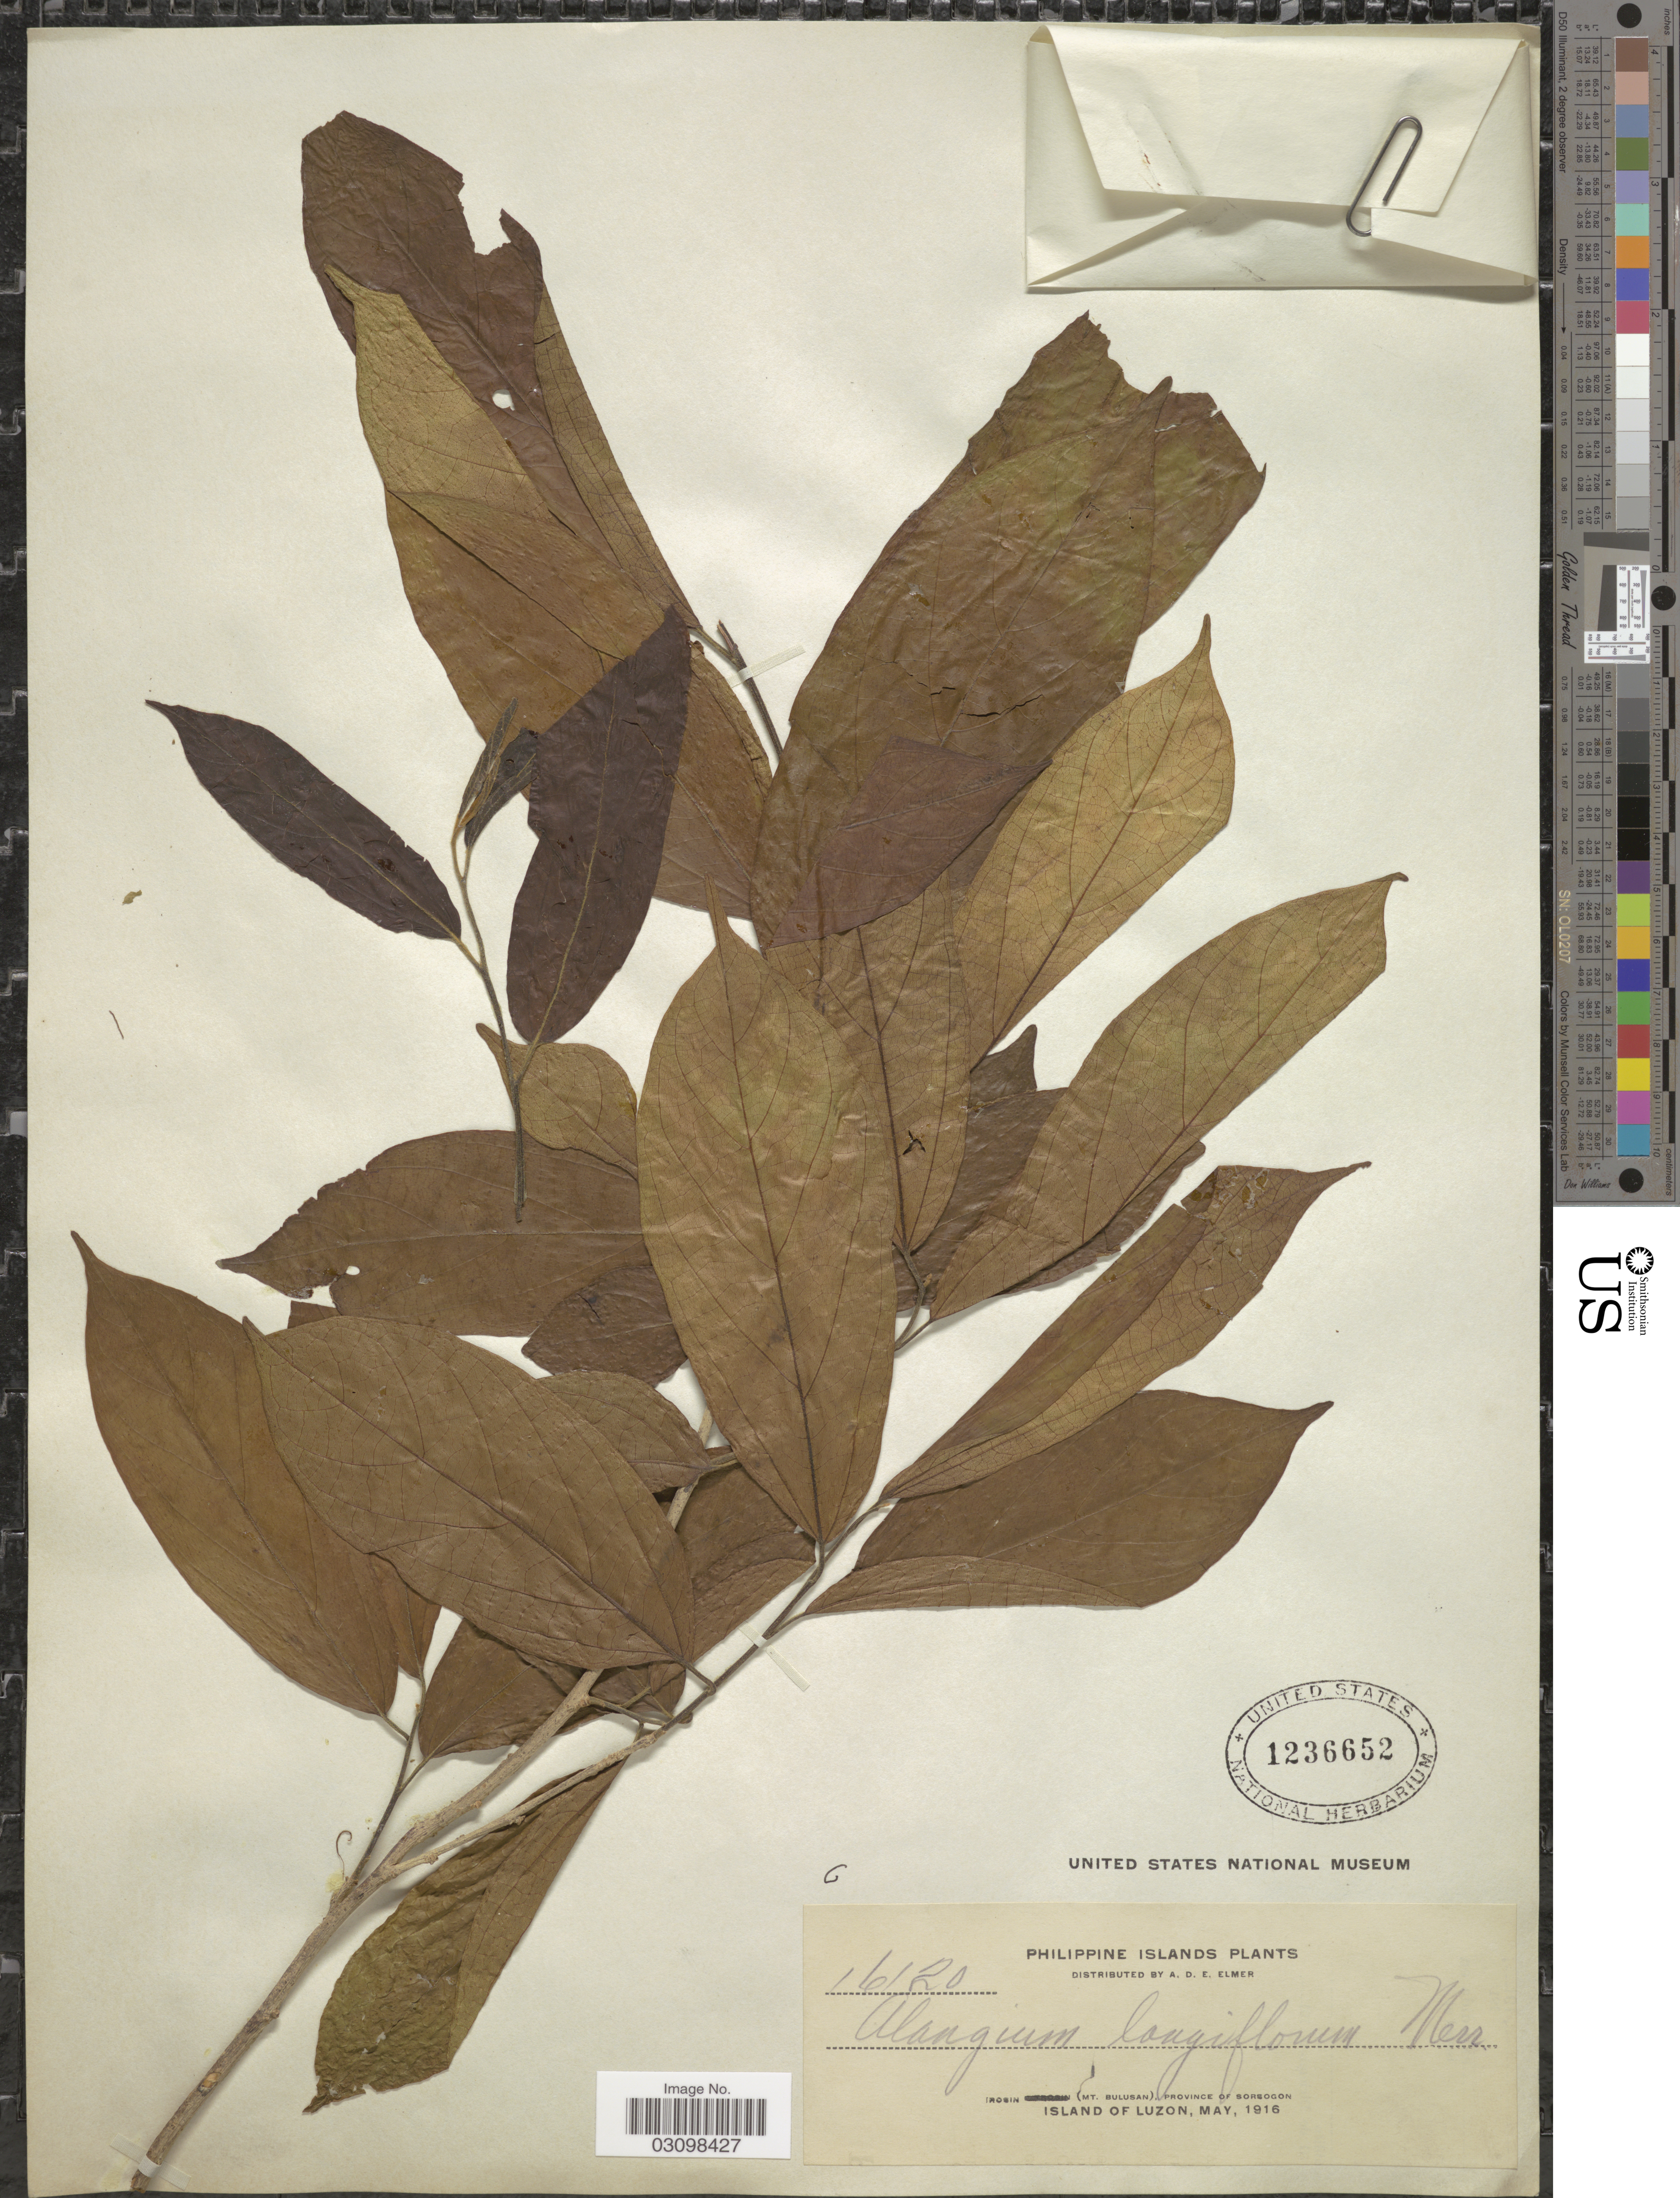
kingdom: Plantae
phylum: Tracheophyta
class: Magnoliopsida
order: Cornales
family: Cornaceae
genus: Alangium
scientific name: Alangium longiflorum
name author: Merr.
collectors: A. D. E. Elmer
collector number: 16120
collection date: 1916-05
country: Philippines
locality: Irosin (Mt. Bulusan), Province of Sorsogon).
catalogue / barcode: US 1236652